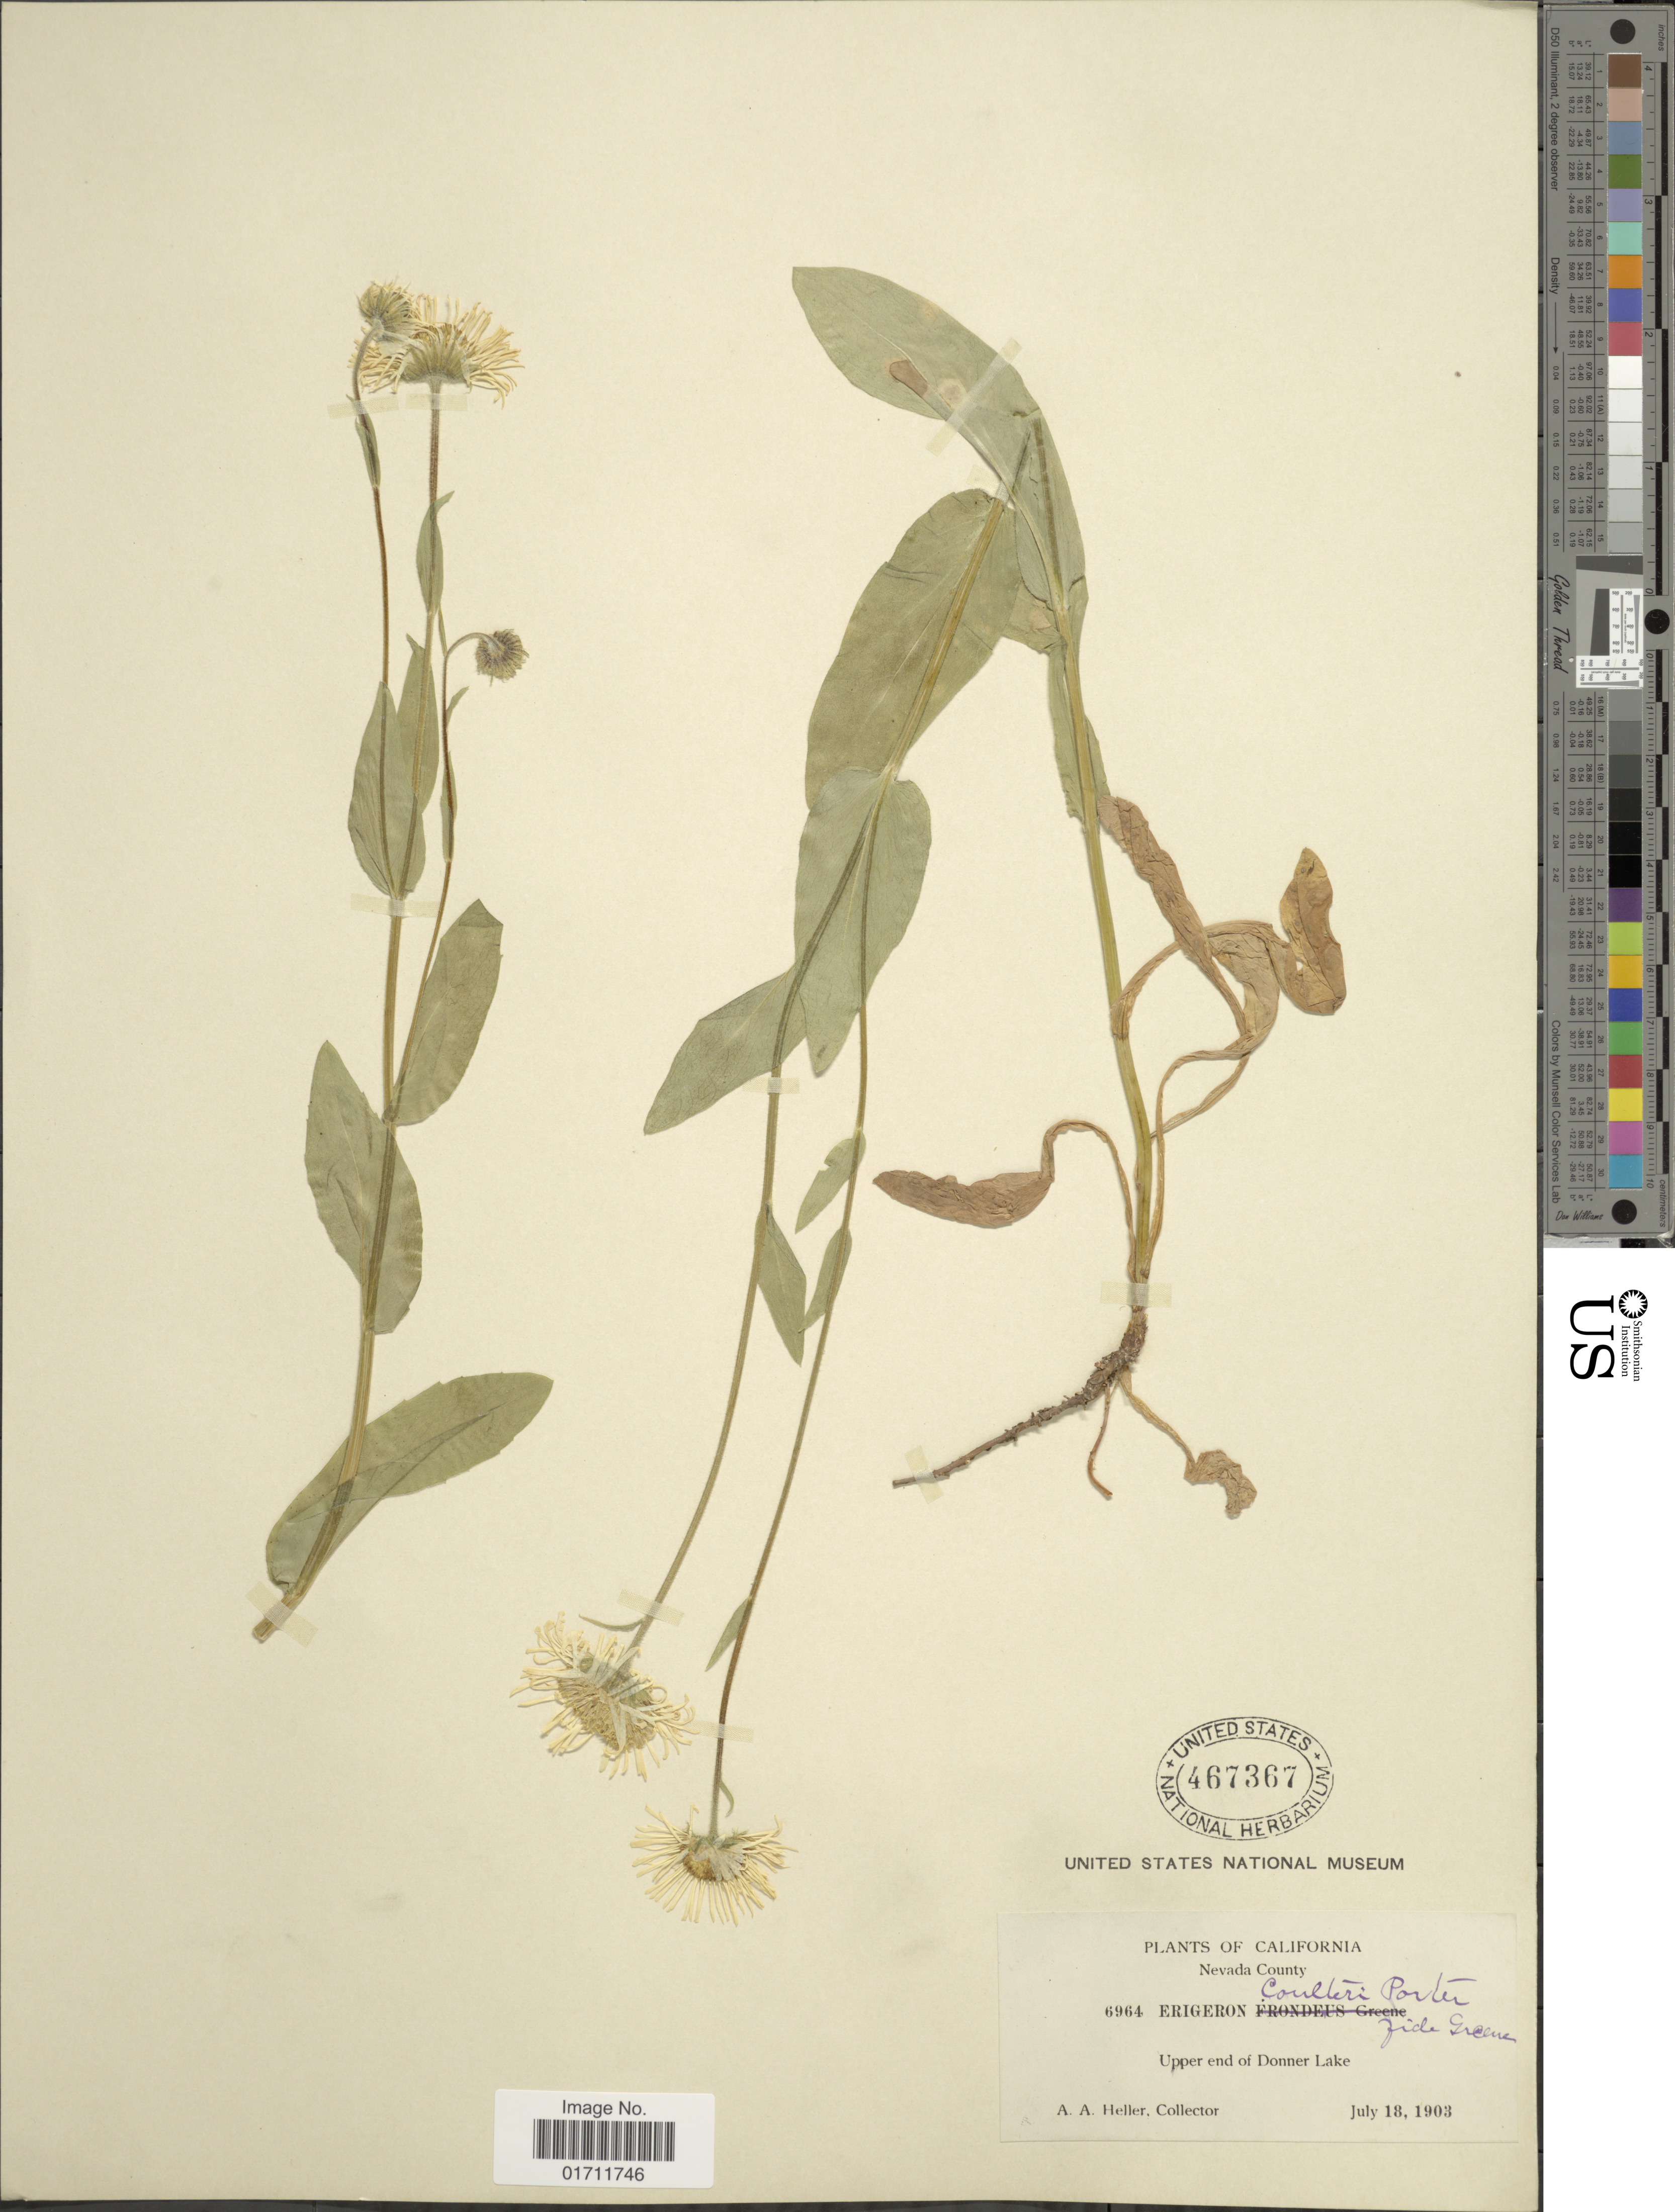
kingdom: Plantae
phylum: Tracheophyta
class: Magnoliopsida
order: Asterales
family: Asteraceae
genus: Erigeron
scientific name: Erigeron coulteri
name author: Porter in Porter & J.M. Coult.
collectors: A. A. Heller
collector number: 6964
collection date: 1903-07-18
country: United States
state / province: Nevada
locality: California, Upper end of Donner Lake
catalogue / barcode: US 467367